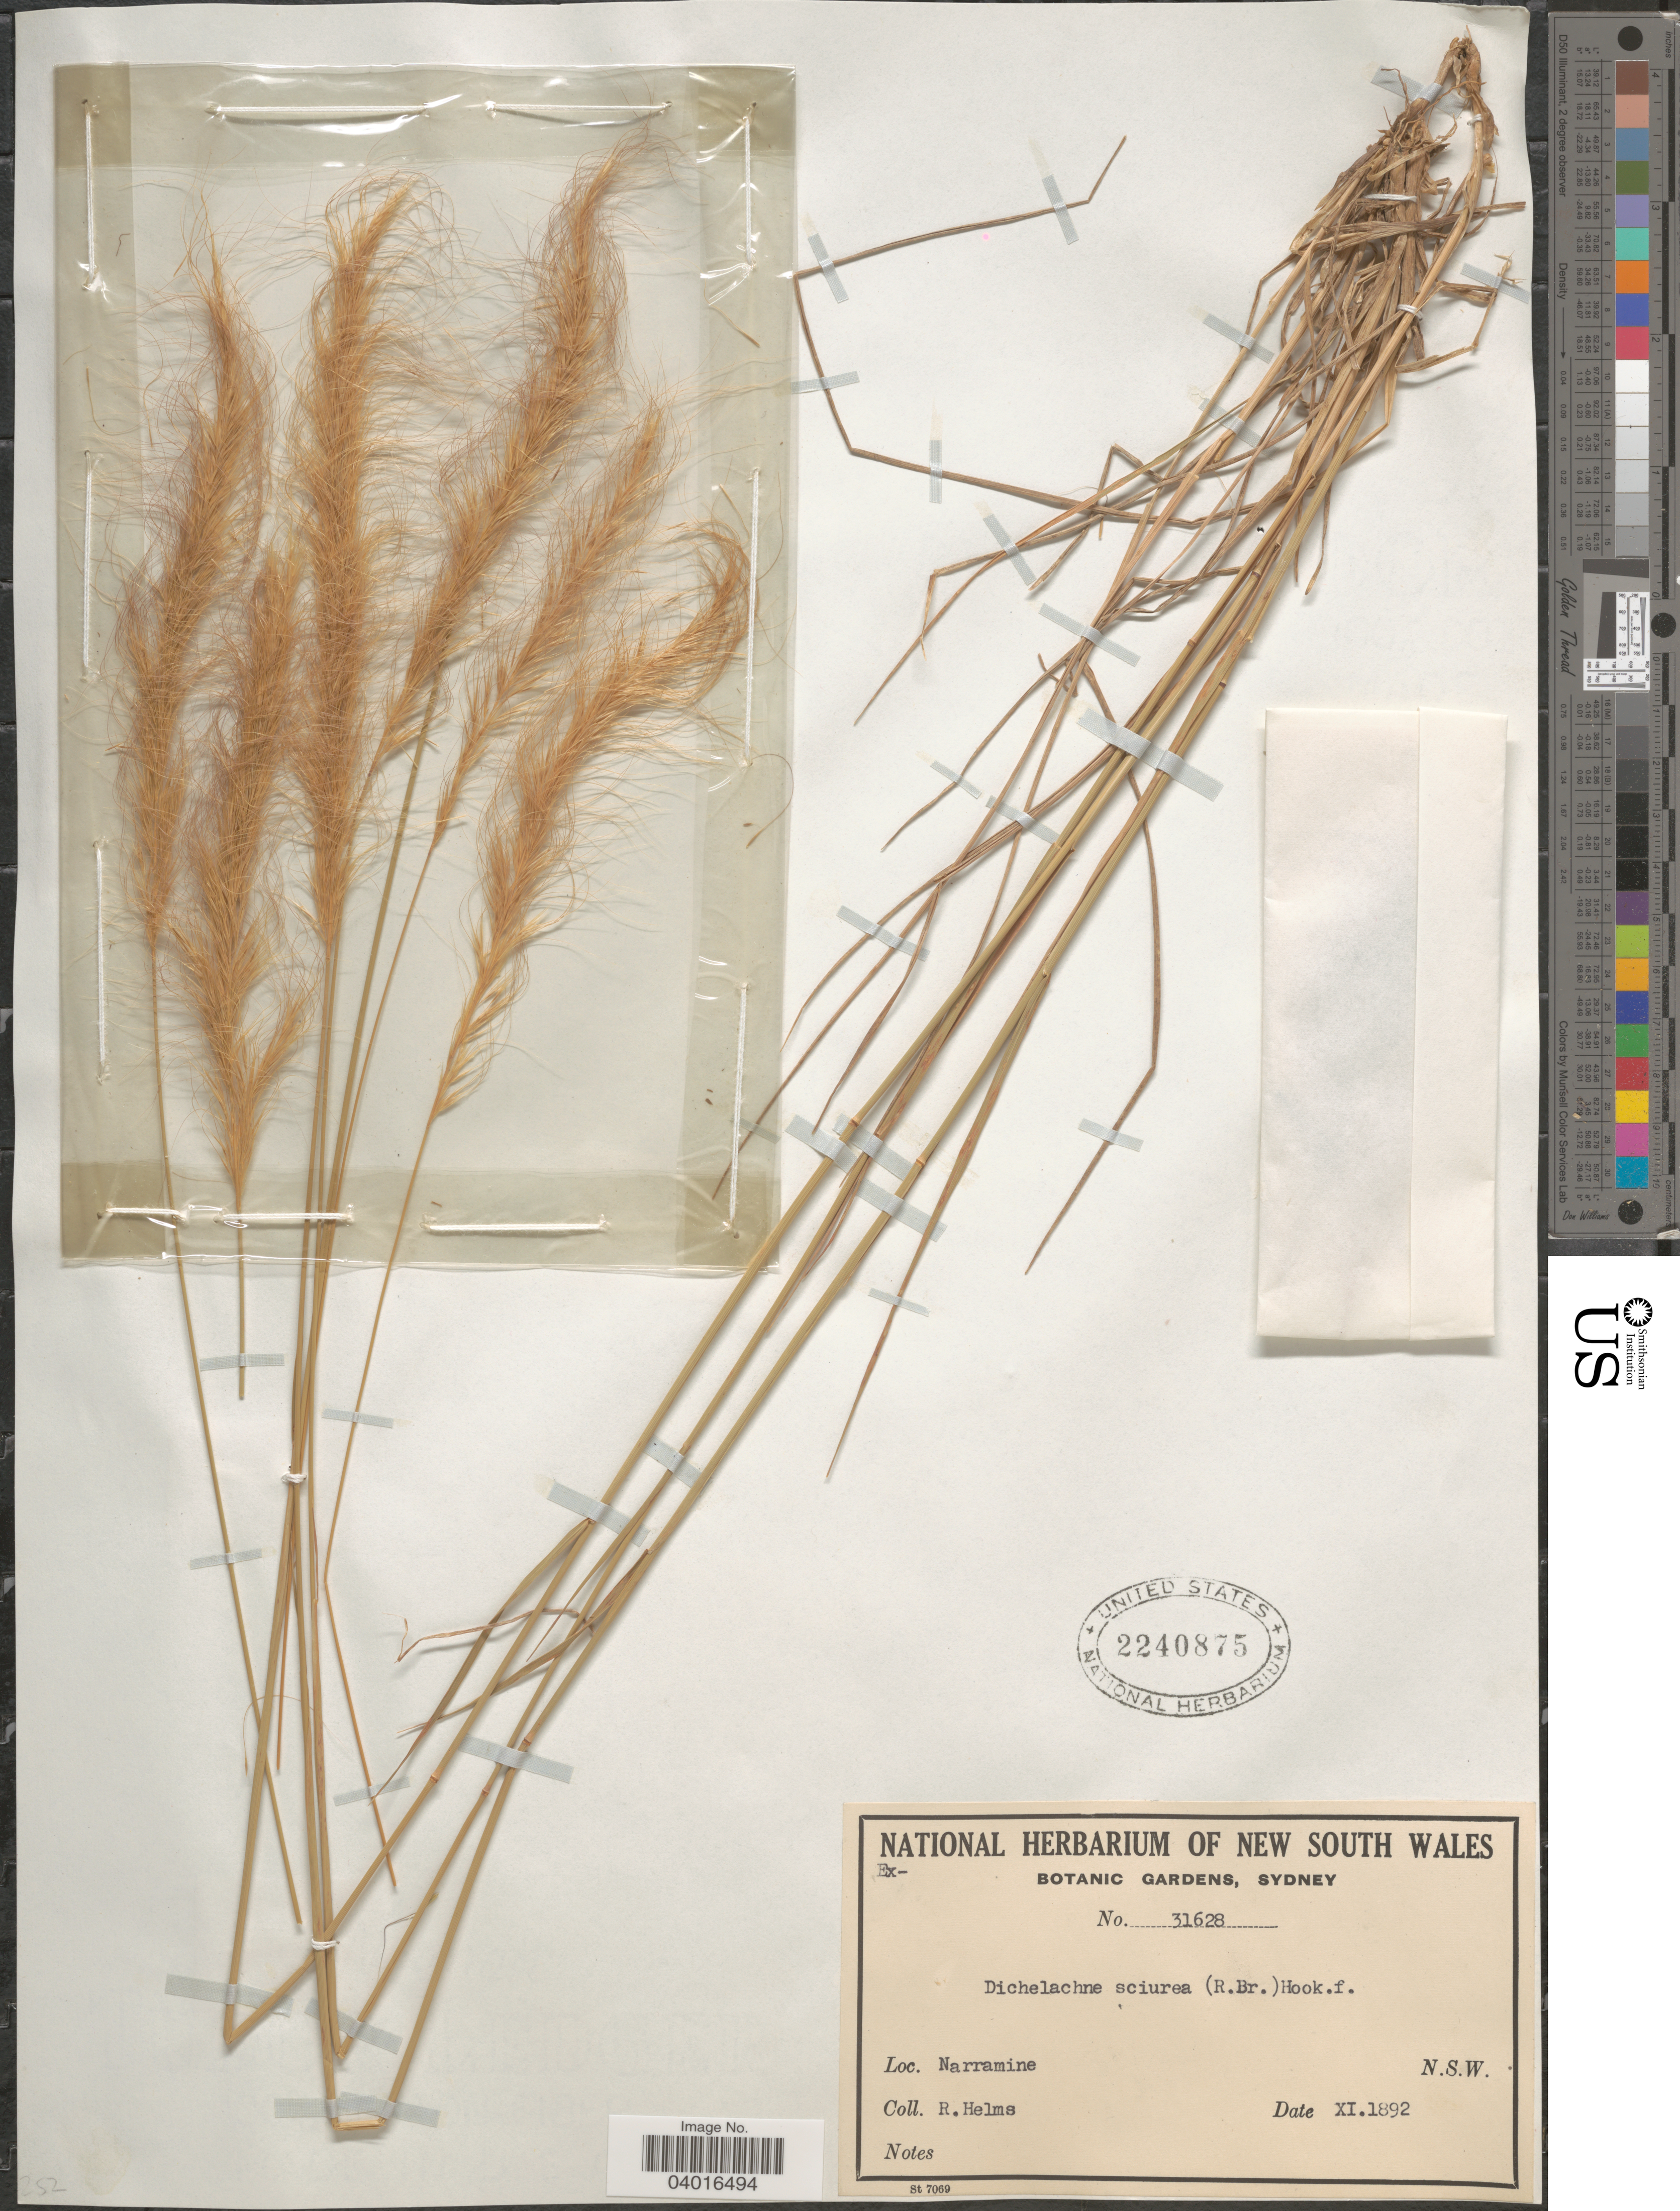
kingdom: Plantae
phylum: Tracheophyta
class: Liliopsida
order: Poales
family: Poaceae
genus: Dichelachne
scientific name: Dichelachne crinita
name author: Hook. f.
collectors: R. Helms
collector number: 31628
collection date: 1892-11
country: Australia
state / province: New South Wales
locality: Narramine.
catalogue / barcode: US 2240875